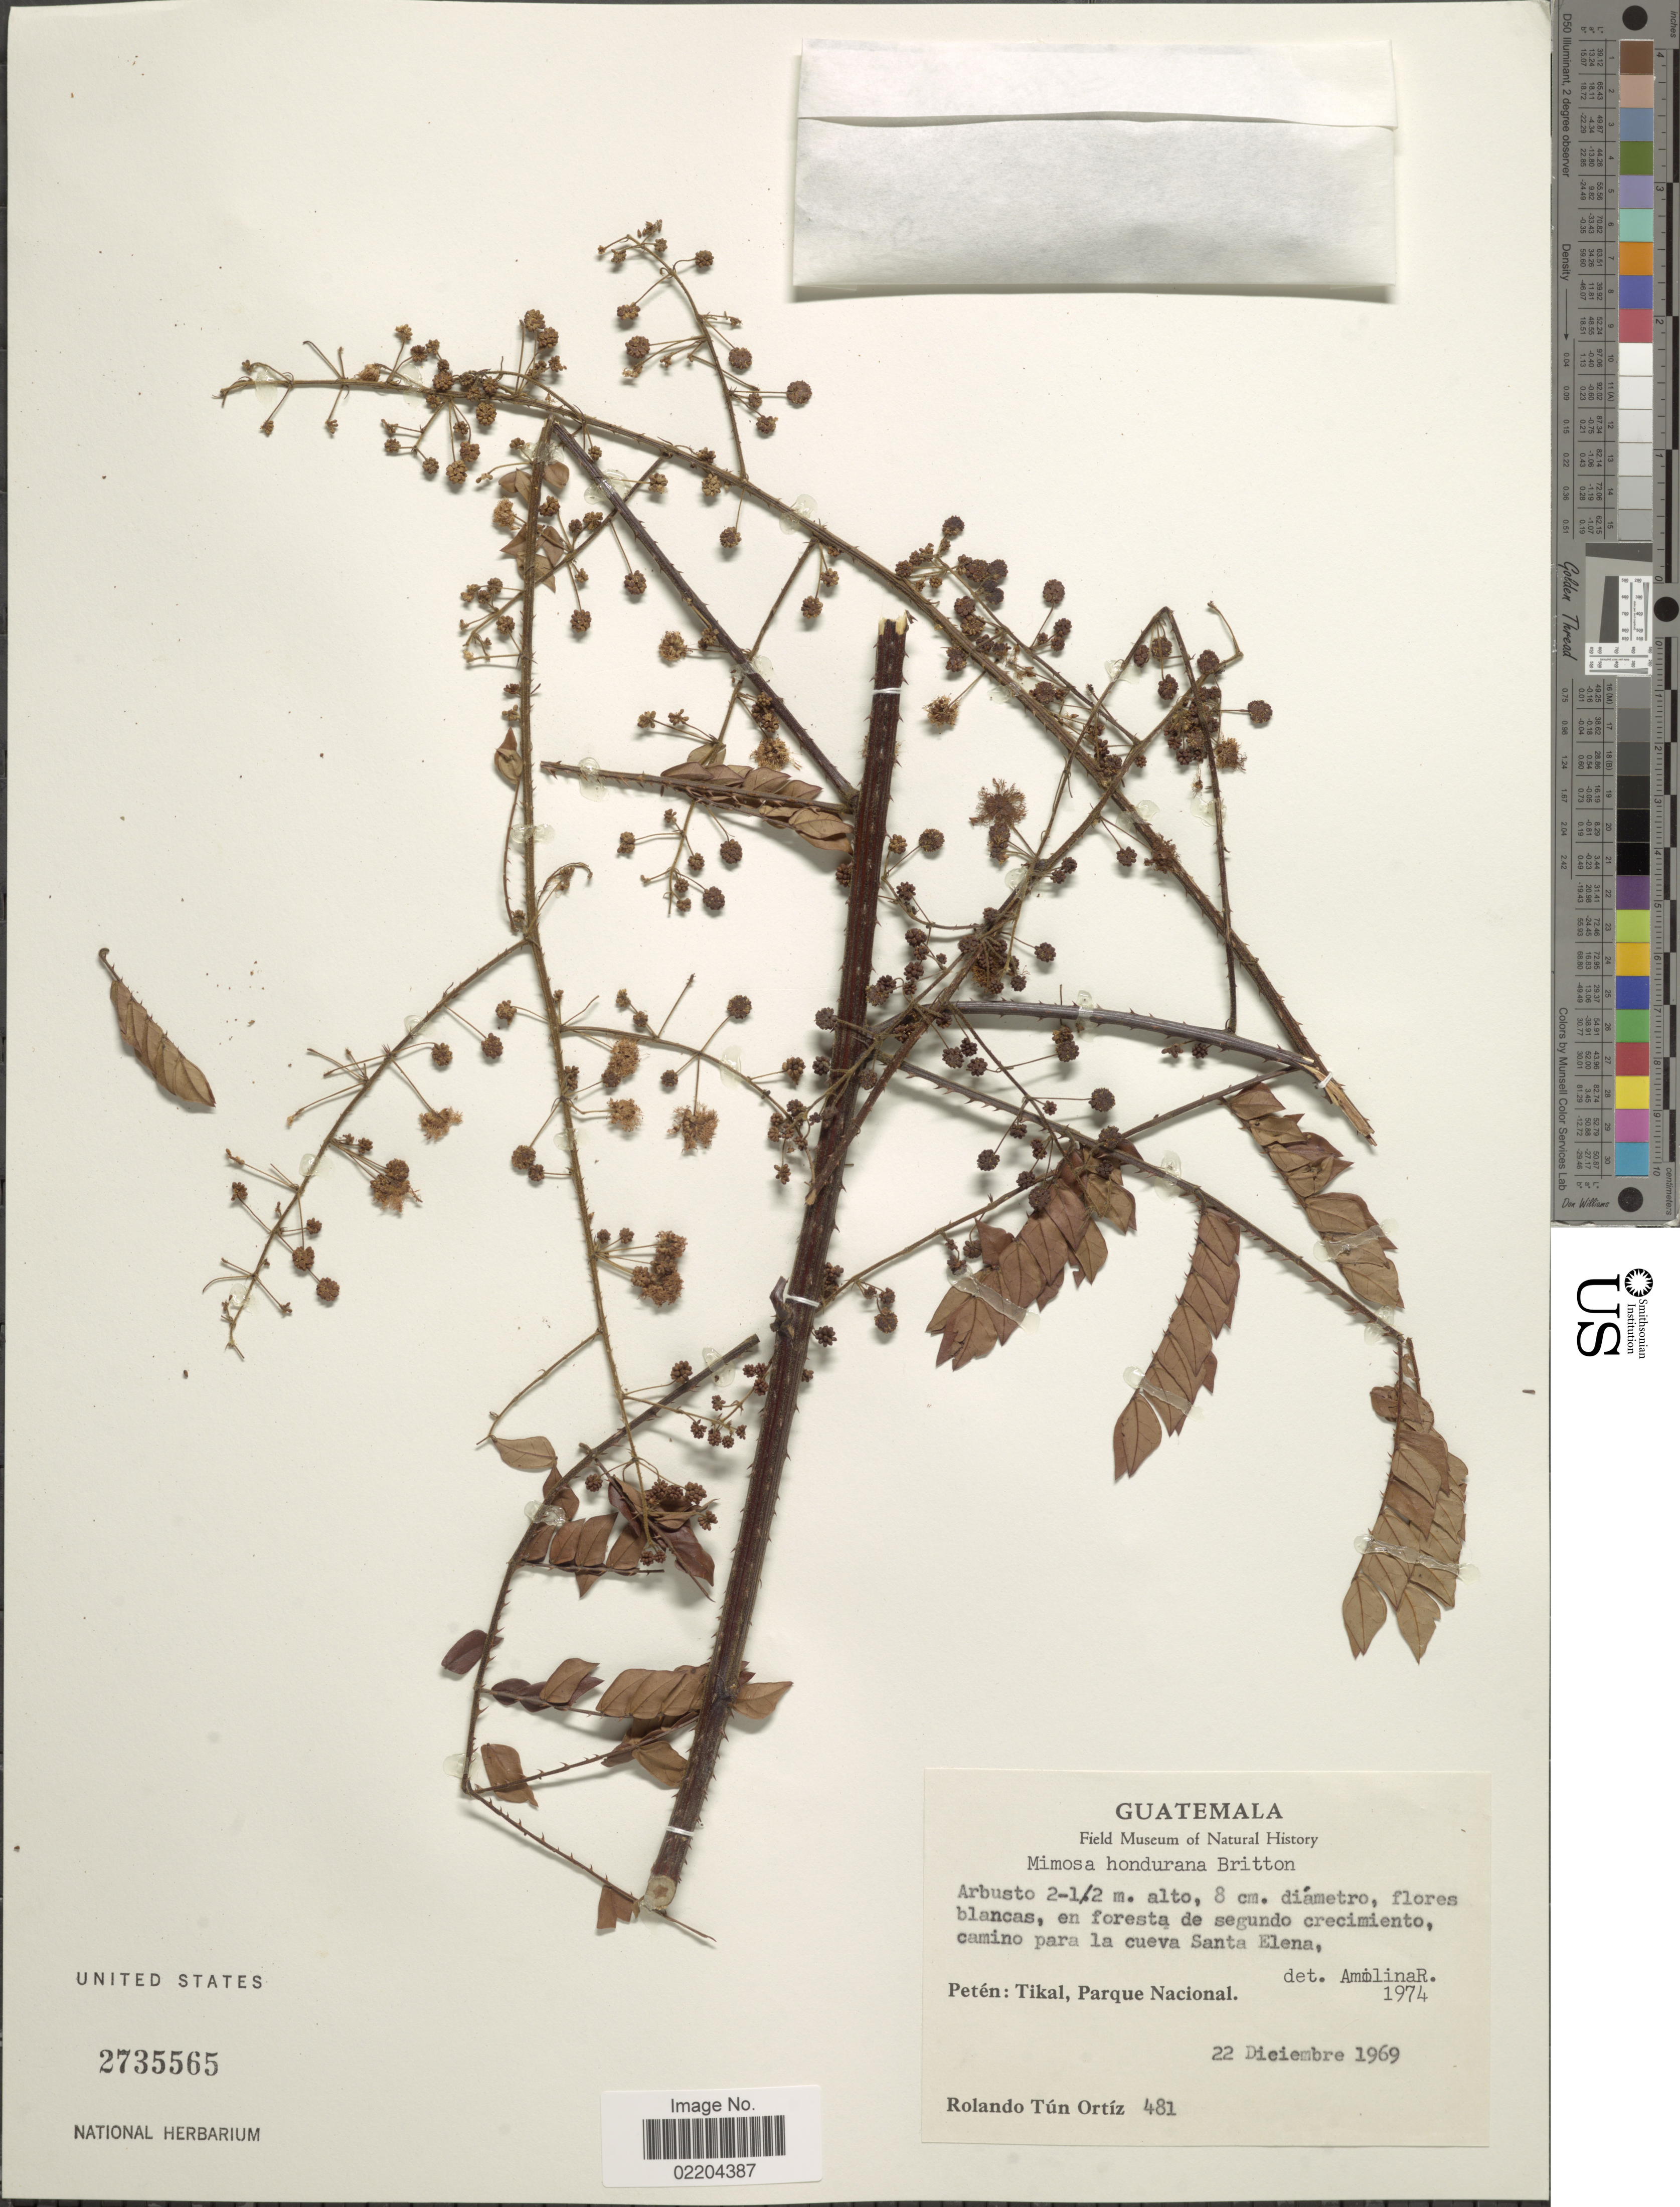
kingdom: Plantae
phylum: Tracheophyta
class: Magnoliopsida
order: Fabales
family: Fabaceae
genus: Mimosa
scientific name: Mimosa hondurana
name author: Britton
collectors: R. T. Ortíz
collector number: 481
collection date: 1969-12-22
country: Guatemala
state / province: El Petén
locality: Peten: Tikal, Parque Nacional. Camino para la cueva Santa Elena.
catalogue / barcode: US 2735565